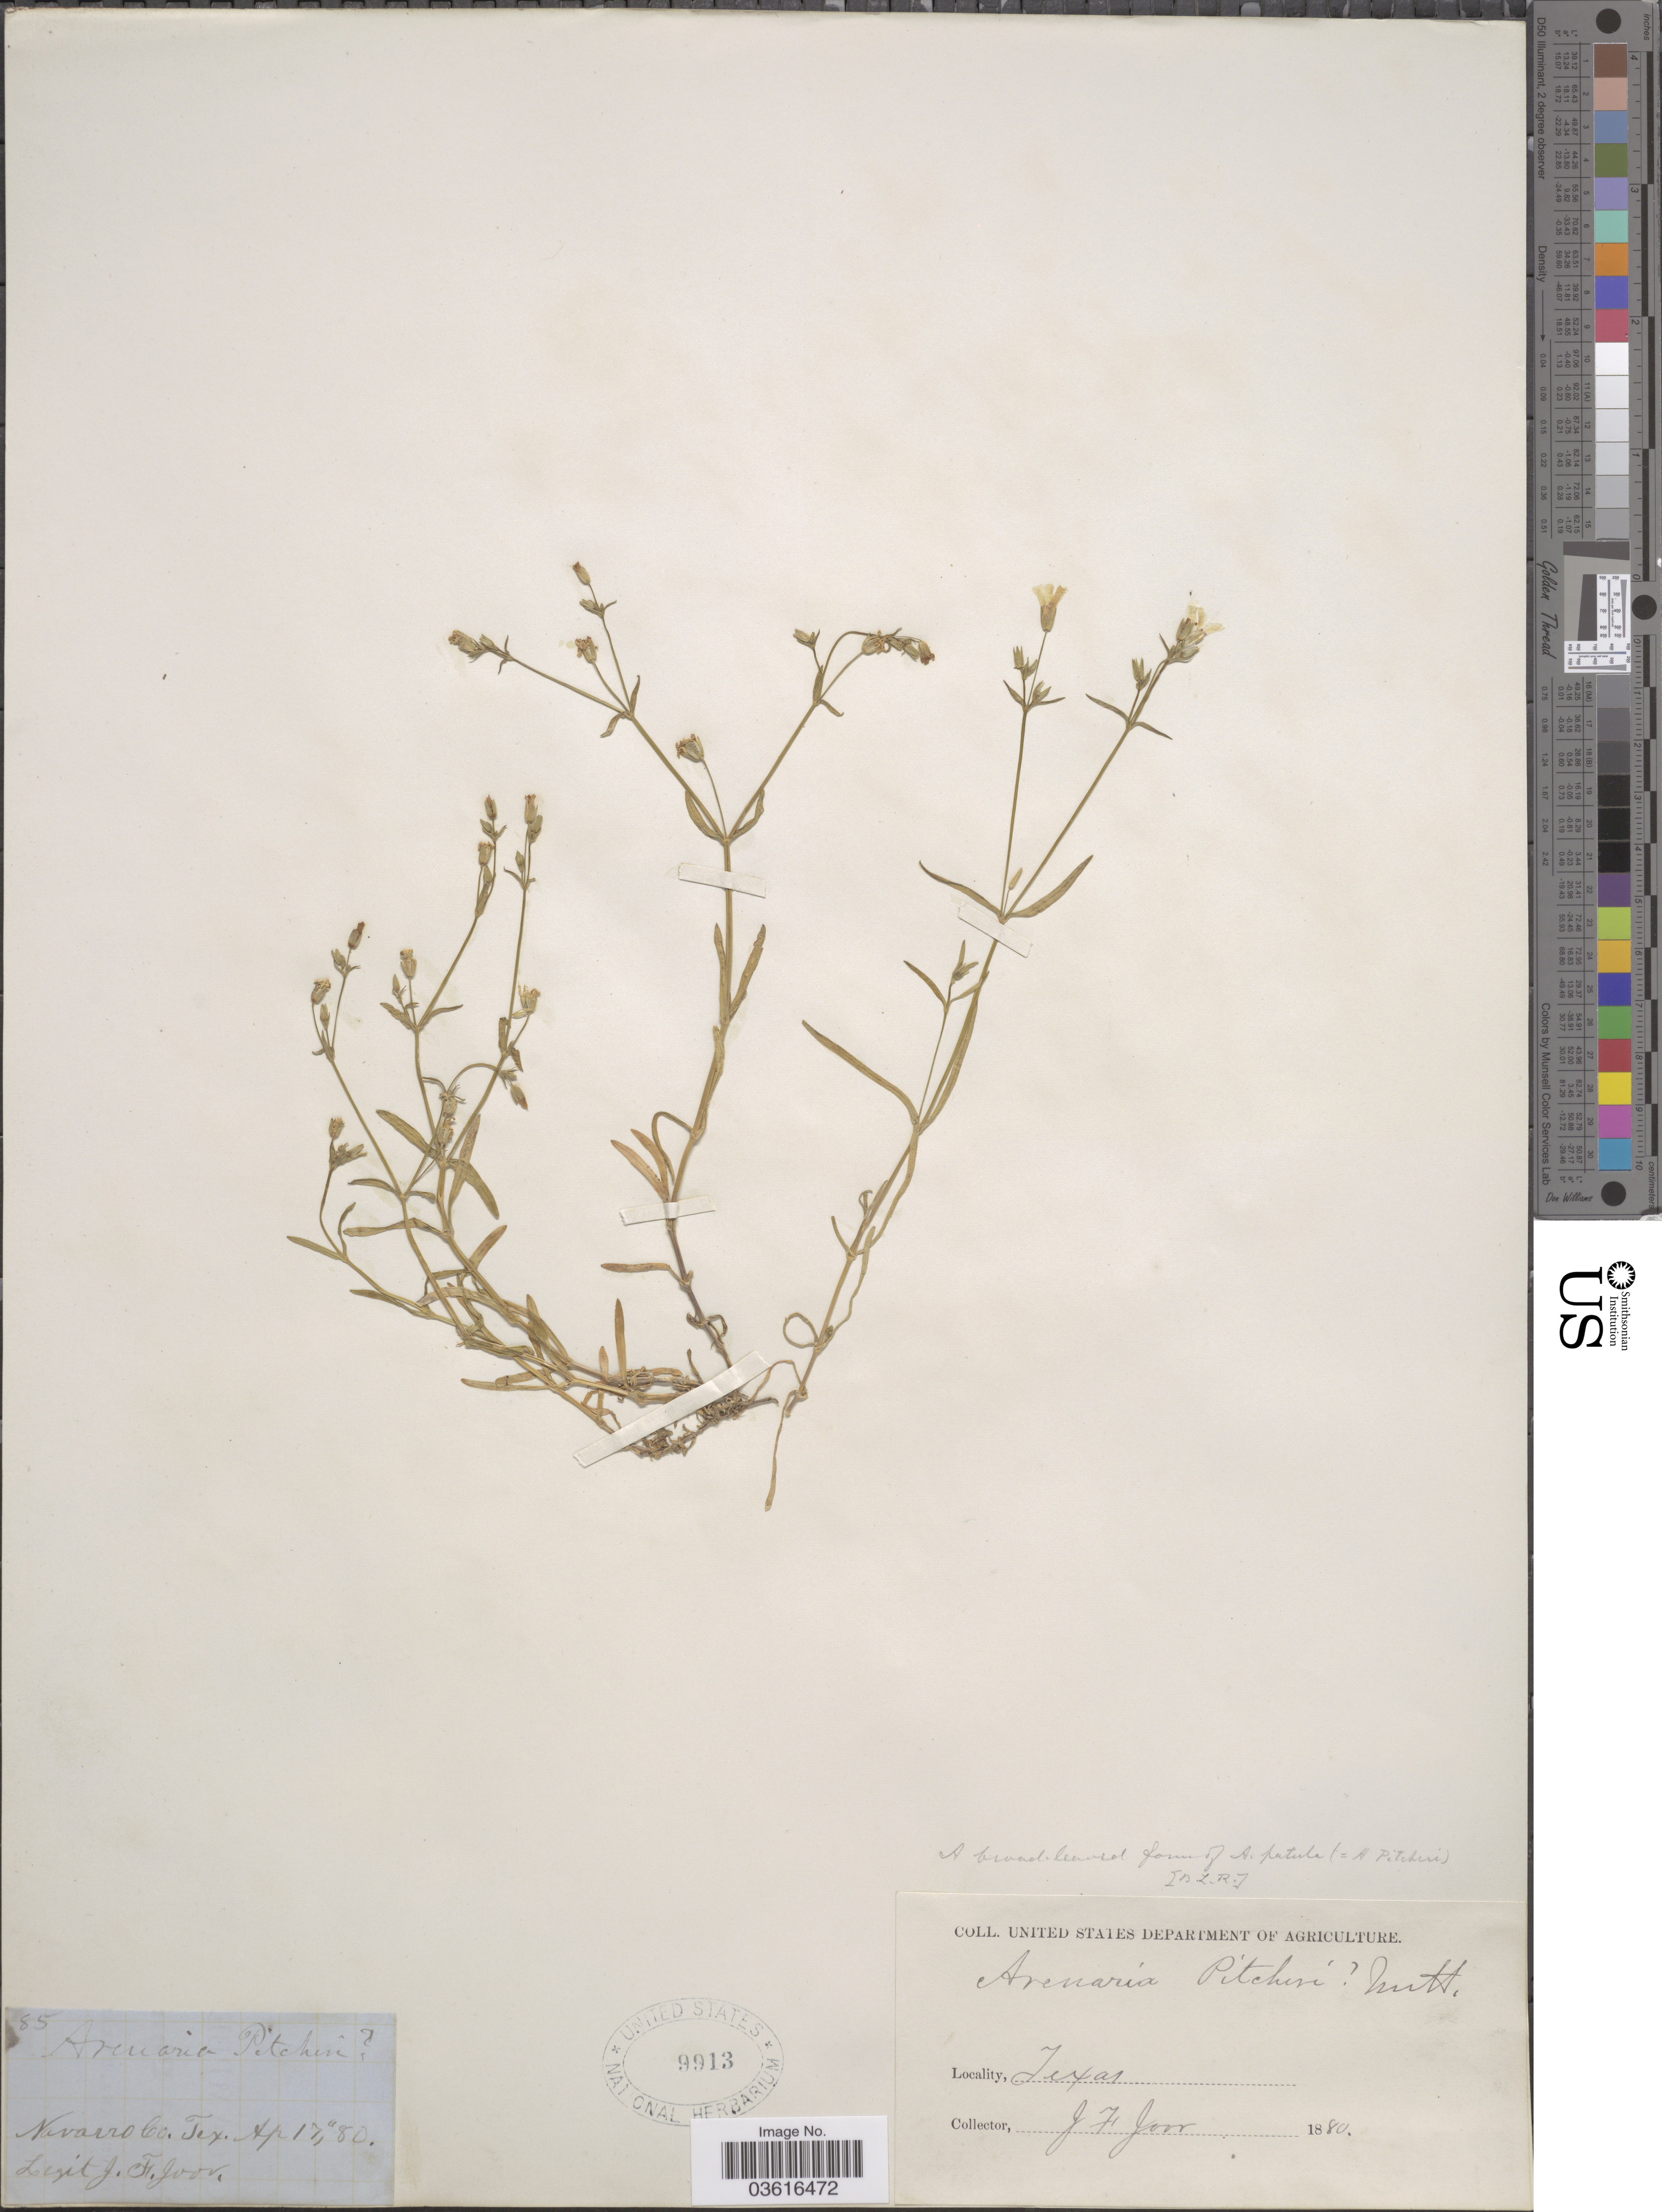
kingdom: Plantae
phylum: Tracheophyta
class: Magnoliopsida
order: Caryophyllales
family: Caryophyllaceae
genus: Minuartia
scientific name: Minuartia patula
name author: (Michx.) Mattf.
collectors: J. F. Joor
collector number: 85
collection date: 1880-04-17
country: United States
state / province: Texas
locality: Navarro Co.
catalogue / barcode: US 9913